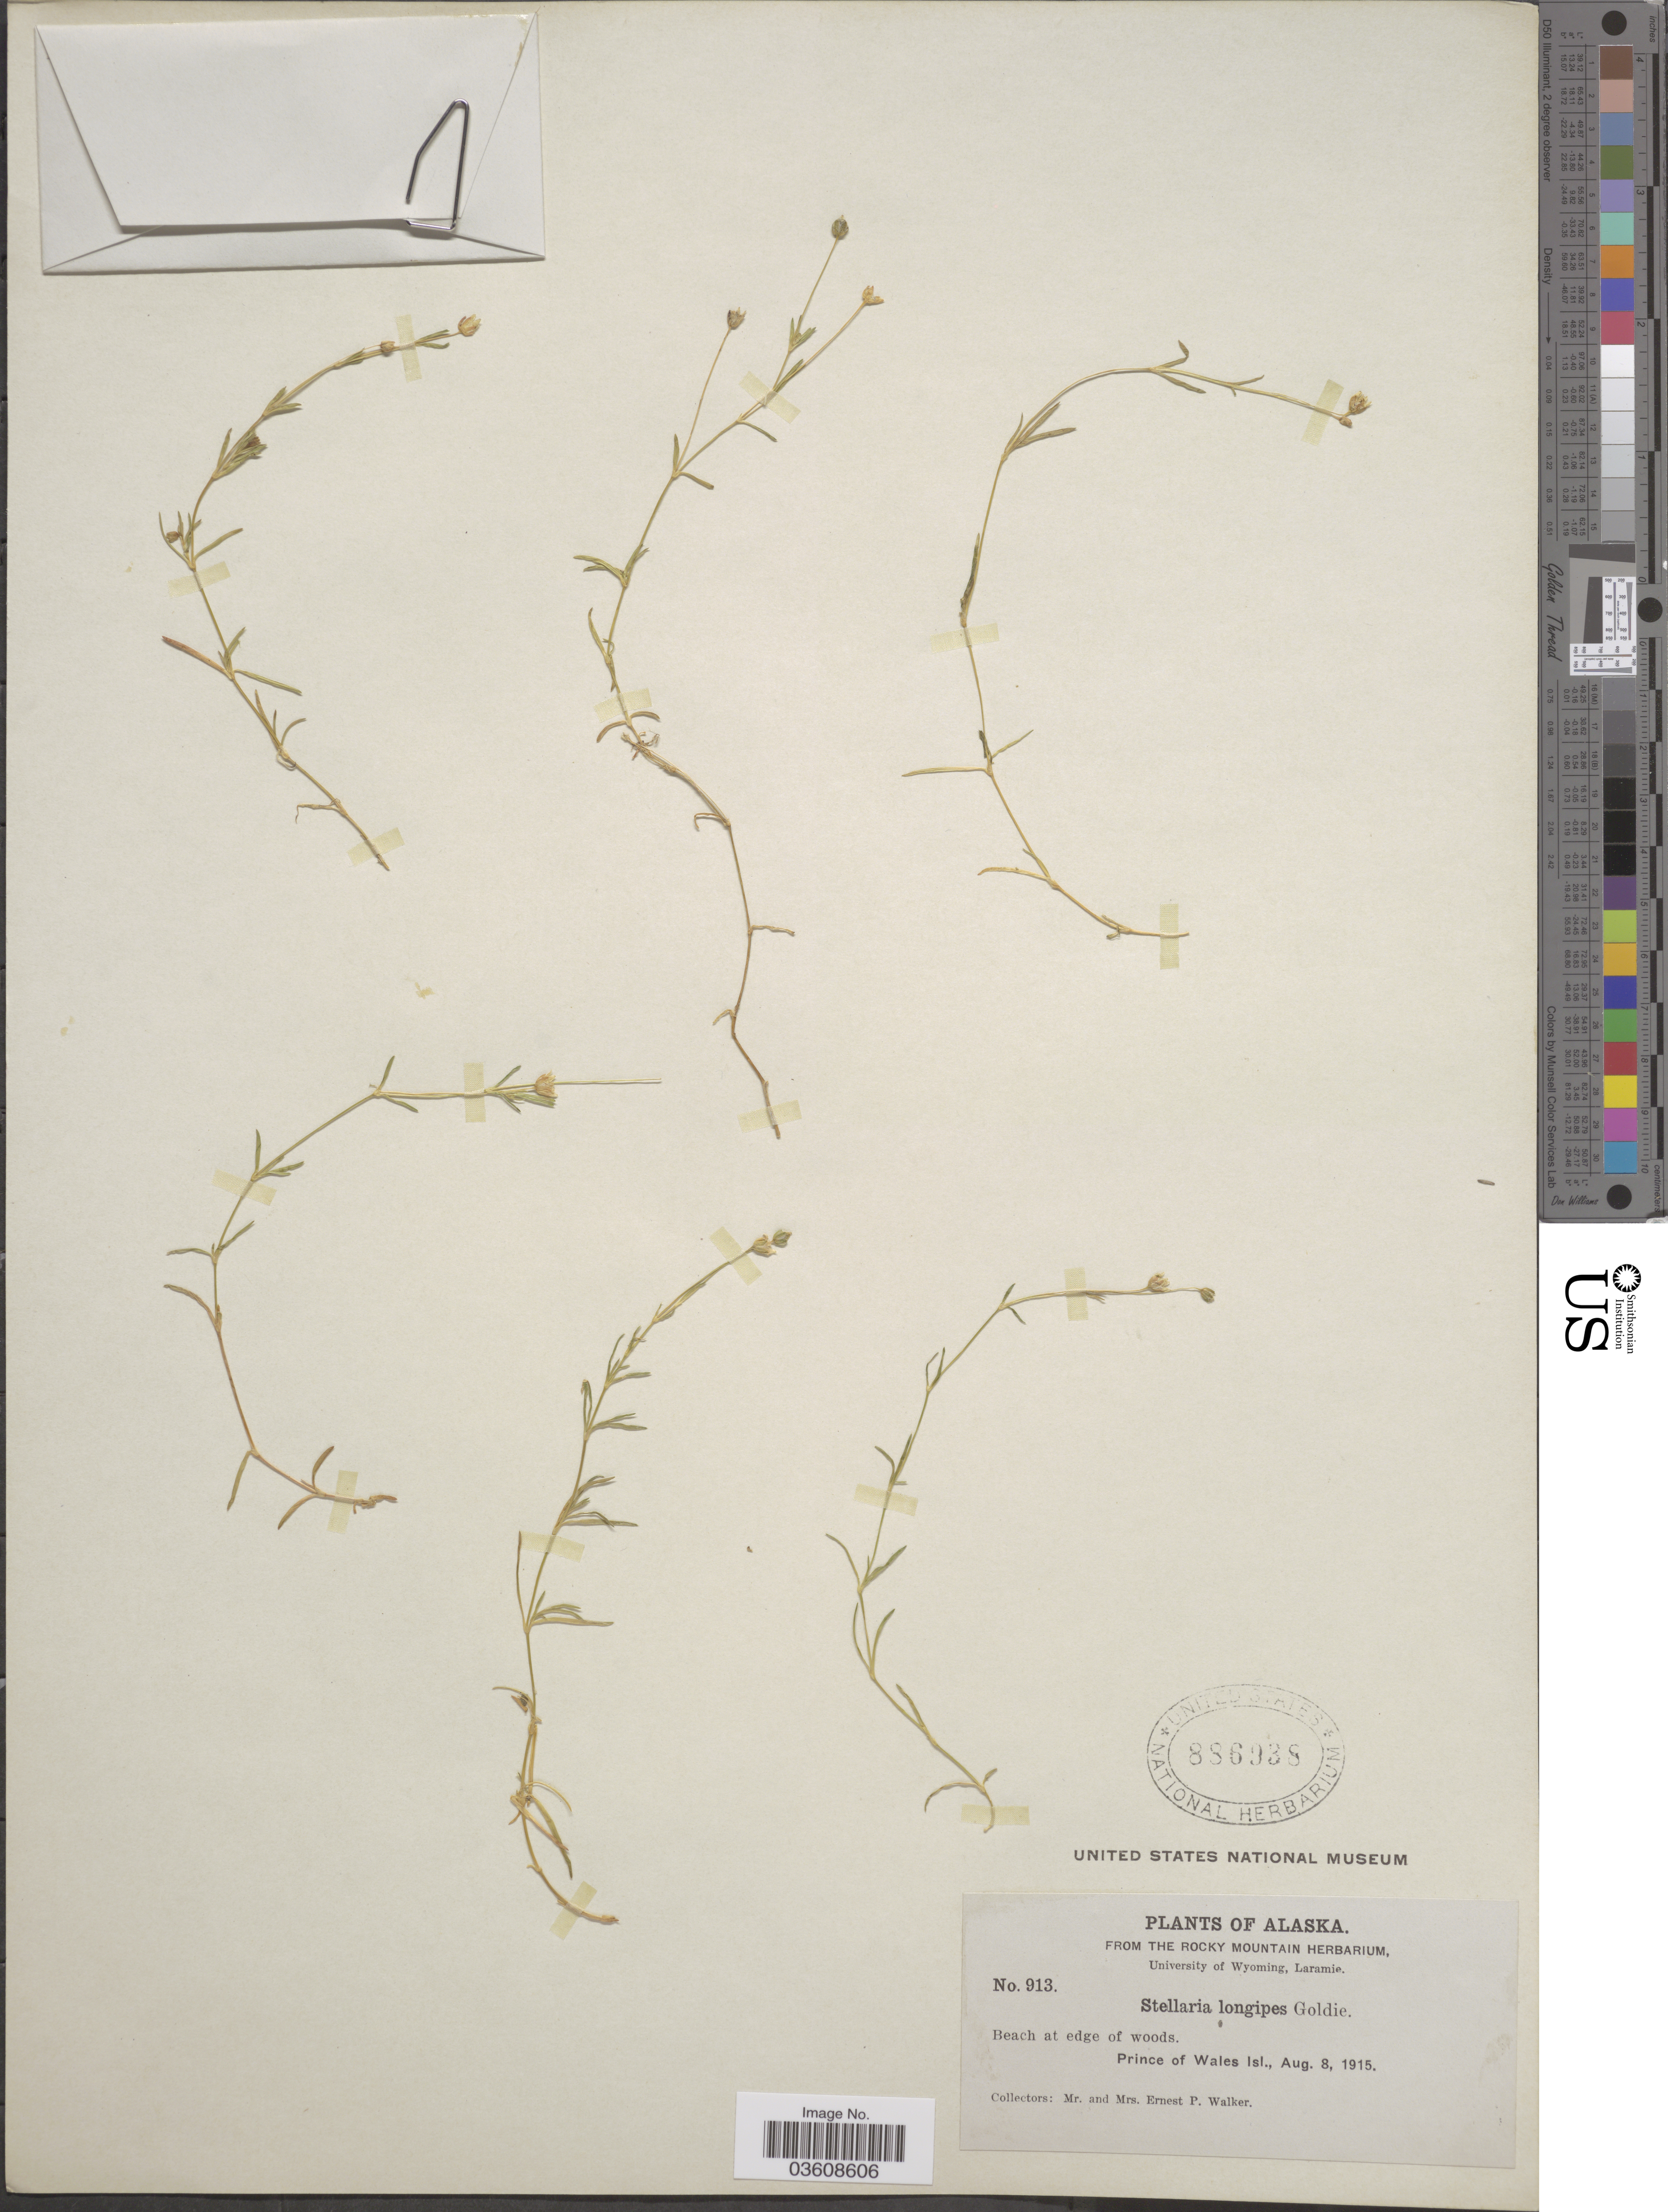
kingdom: Plantae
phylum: Tracheophyta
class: Magnoliopsida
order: Caryophyllales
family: Caryophyllaceae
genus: Stellaria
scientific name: Stellaria longipes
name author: Goldie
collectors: E. P. Walker & E. Walker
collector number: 913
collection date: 1915-08-08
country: United States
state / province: Alaska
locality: Prince of Wales Isl.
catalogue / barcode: US 886938